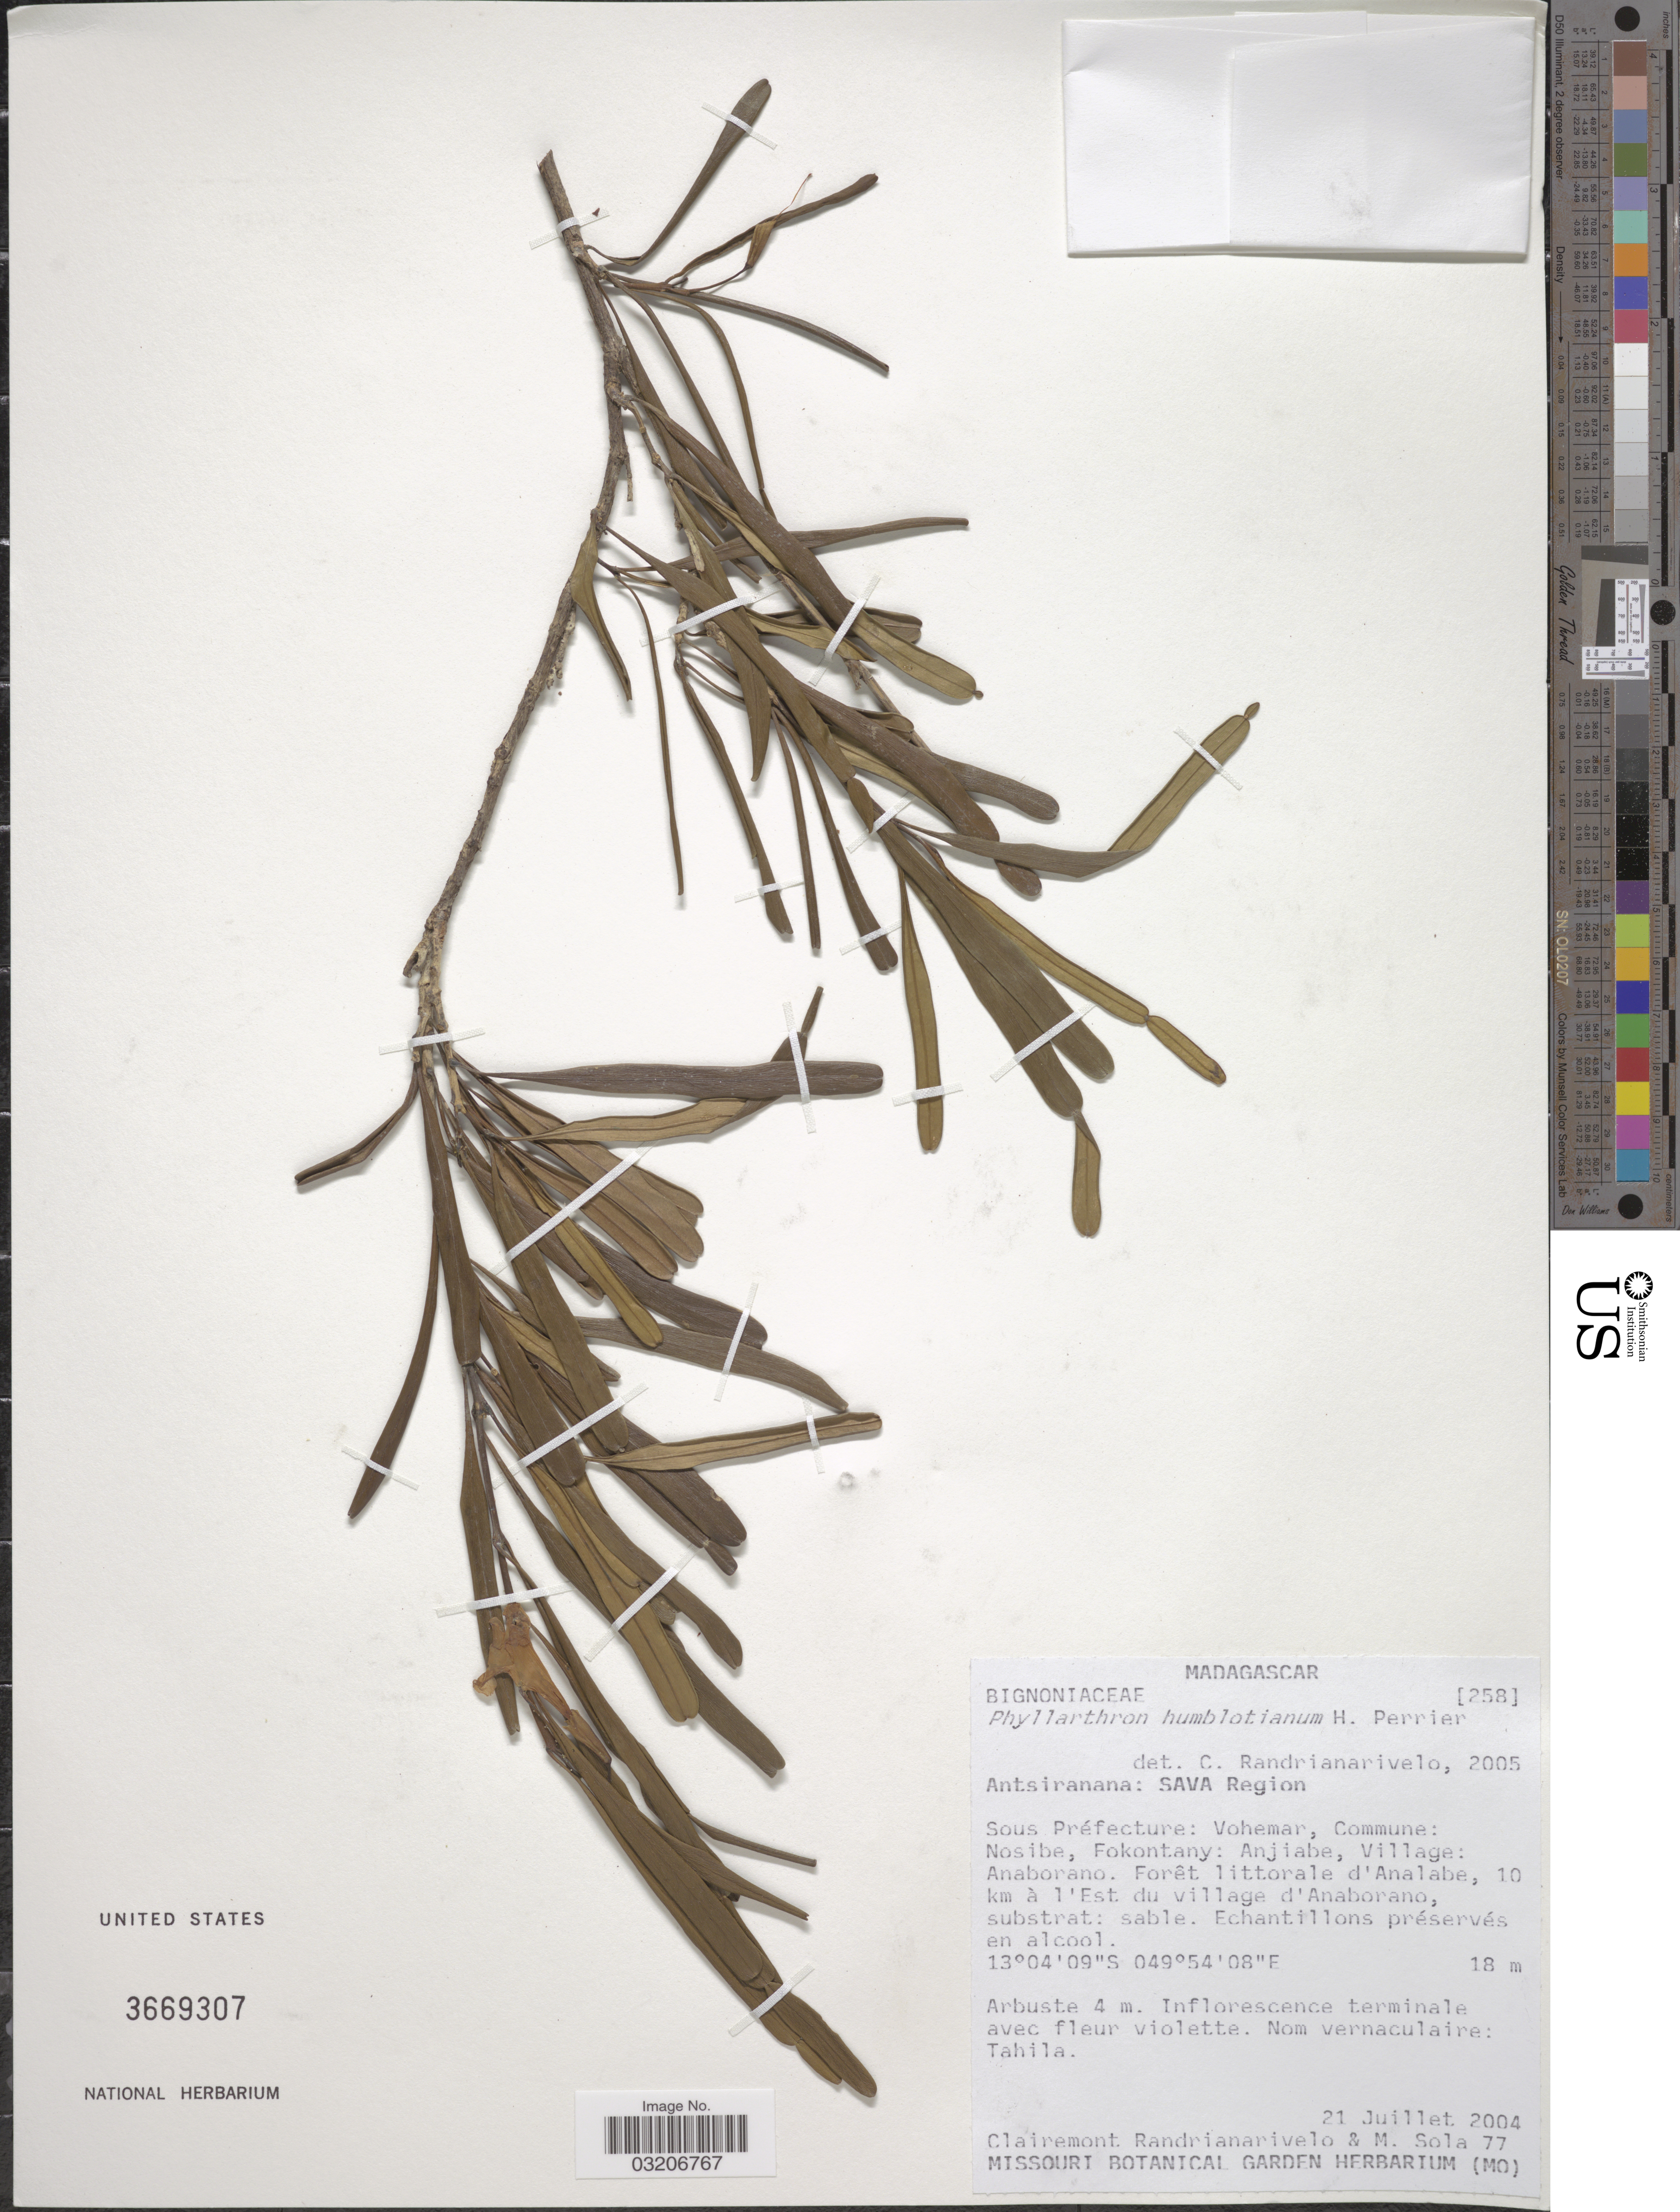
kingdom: Plantae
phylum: Tracheophyta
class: Magnoliopsida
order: Lamiales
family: Bignoniaceae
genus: Phyllarthron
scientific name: Phyllarthron humboltianum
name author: H. Perrier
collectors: C. Randrianarivelo & M. Sola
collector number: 77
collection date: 2004-07-21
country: Madagascar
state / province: Sava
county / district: Vohémar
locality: Sava Region. Sous Préfecture: Vohemar, Commune: Nosibe, Fokontany: Anjiabe, Village: Anaborano. Forêt littorale d'Analabe, 10 km à l'Est. du village d'Anaborano.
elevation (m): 18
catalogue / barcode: US 3669307